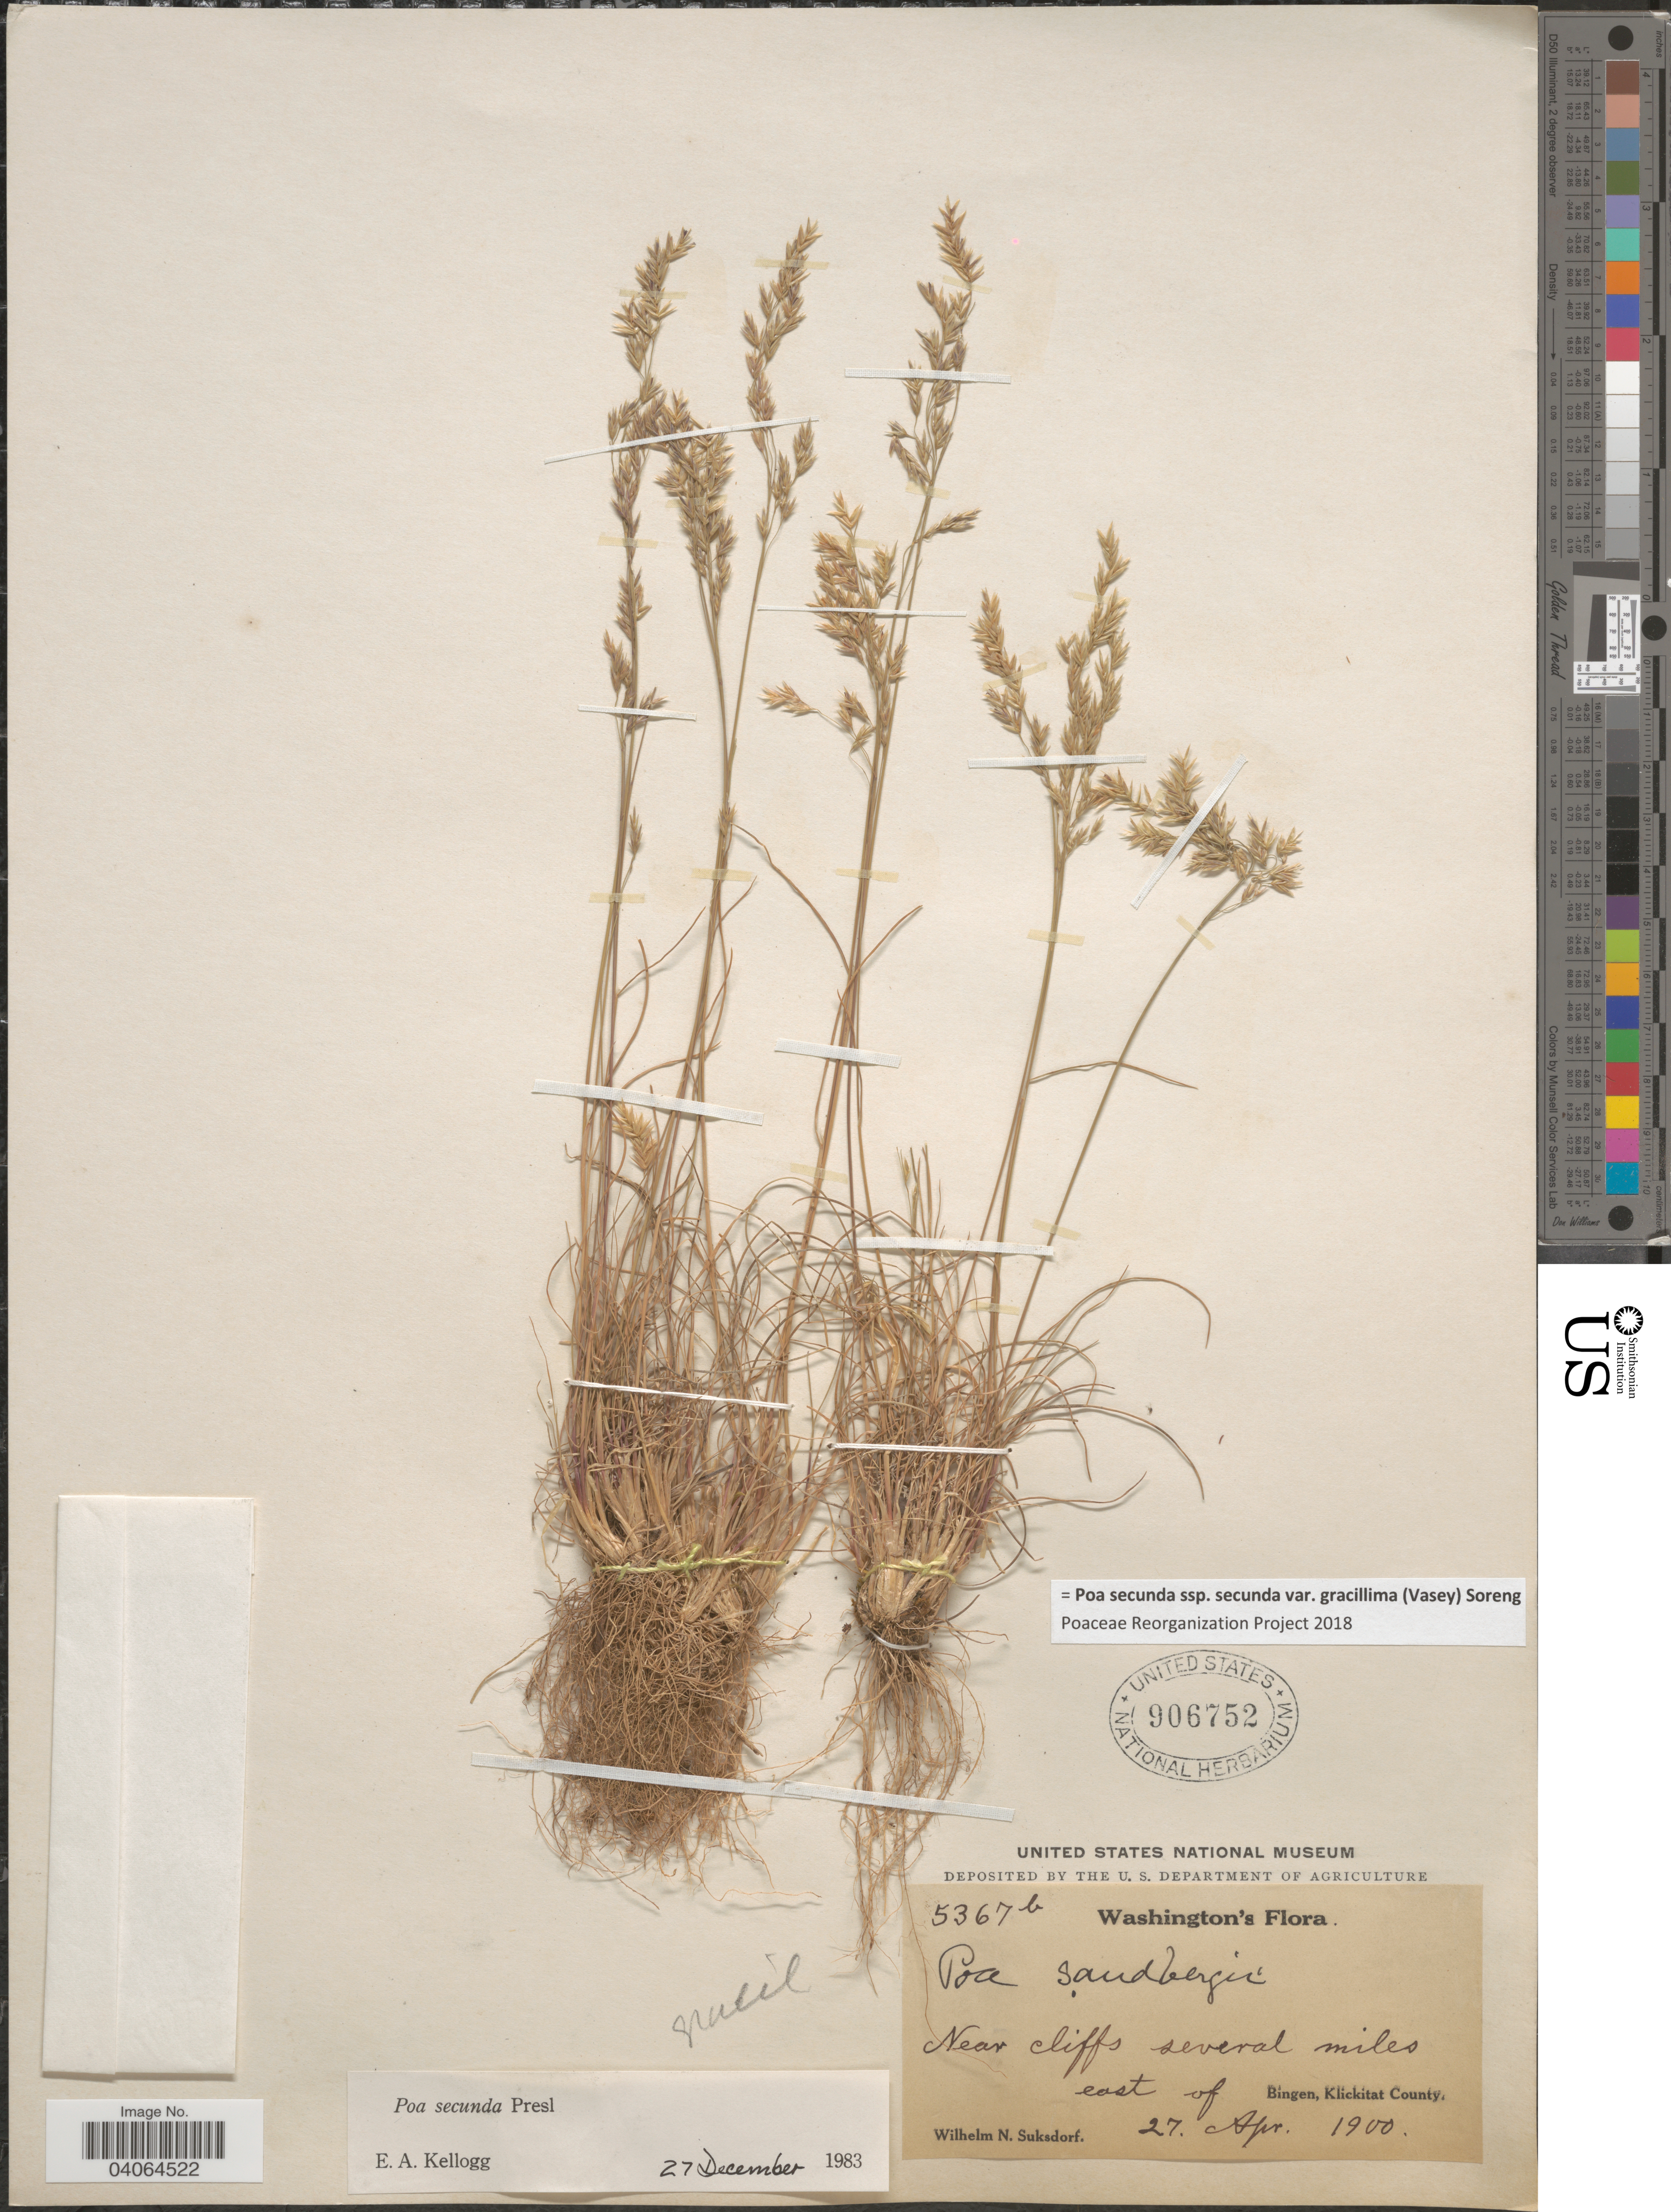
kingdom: Plantae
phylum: Tracheophyta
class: Liliopsida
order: Poales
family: Poaceae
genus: Poa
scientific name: Poa secunda subsp. secunda var. gracillima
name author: (Vasey) Soreng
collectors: W. N. Suksdorf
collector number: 5367b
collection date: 1900-04-27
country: United States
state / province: Washington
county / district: Klickitat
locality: Near cliffs several miles east of Bingen, Klickitat County.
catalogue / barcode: US 906752